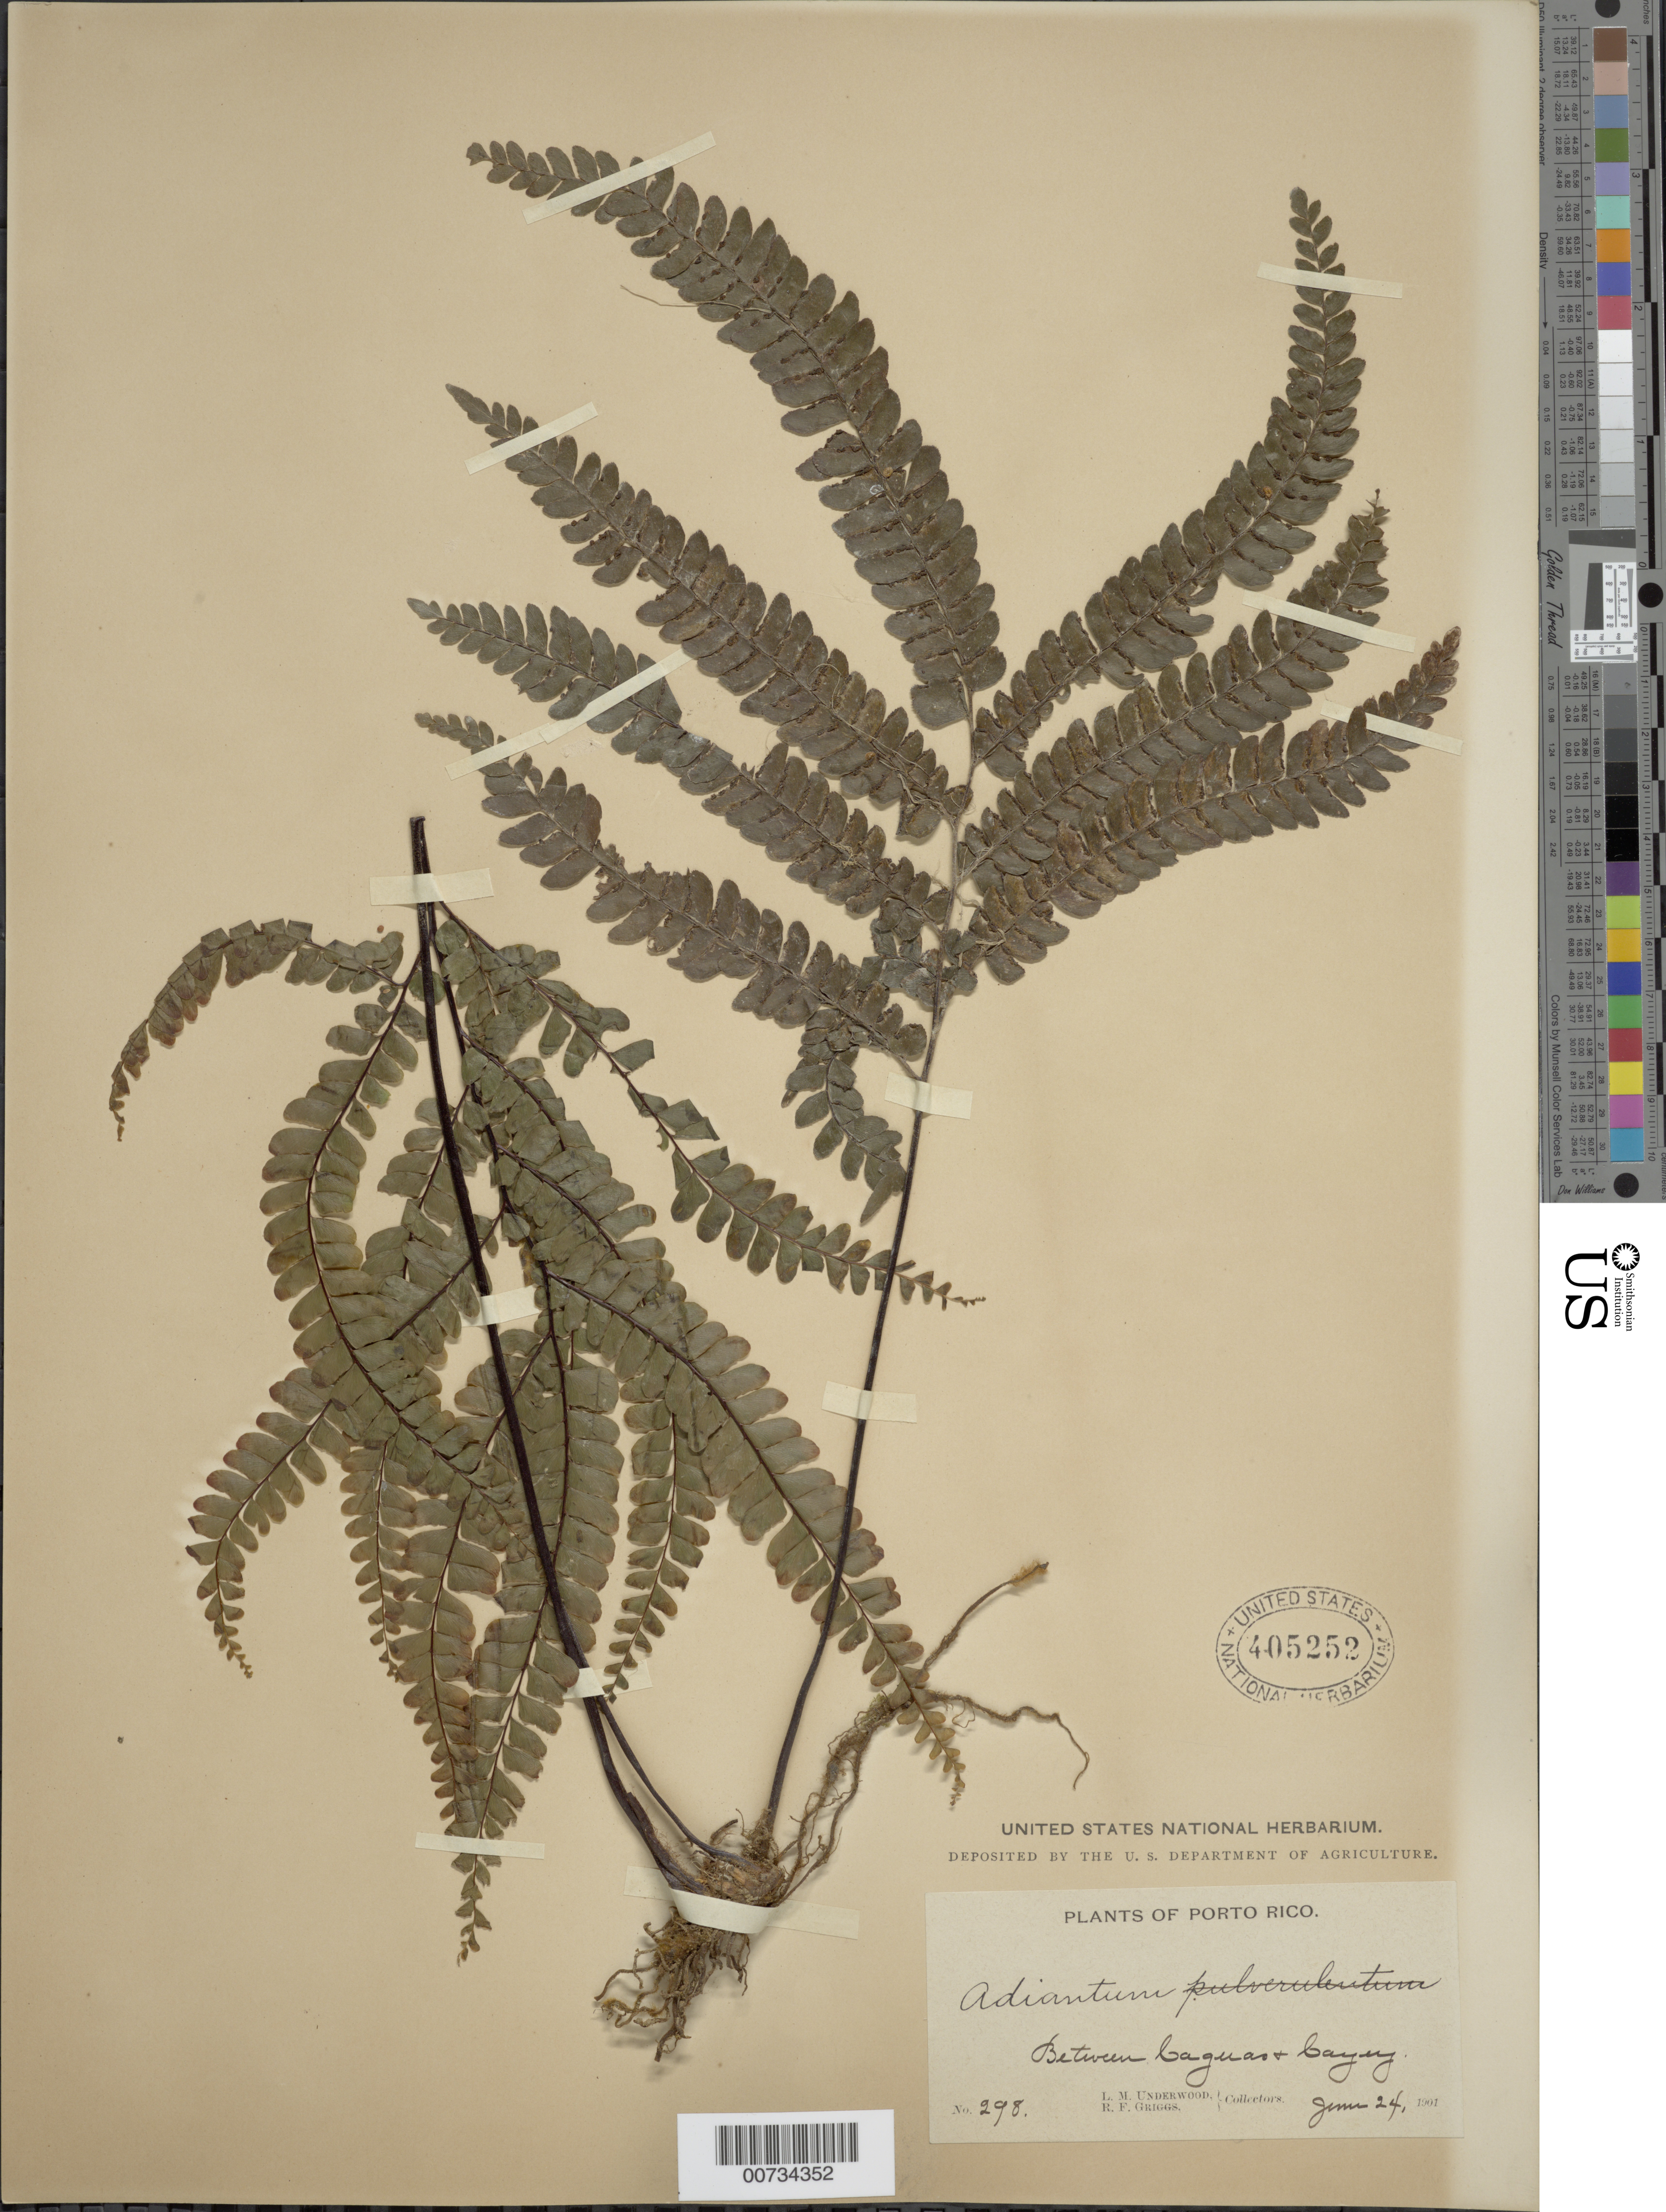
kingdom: Plantae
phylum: Tracheophyta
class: Polypodiopsida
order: Polypodiales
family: Pteridaceae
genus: Adiantum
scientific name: Adiantum pyramidale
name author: (L.) Willd.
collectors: L. M. Underwood & R. F. Griggs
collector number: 298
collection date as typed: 24 Jun 1901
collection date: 1901-06-24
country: Puerto Rico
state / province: Caguas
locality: Caguas & Cayey, between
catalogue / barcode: US 405252